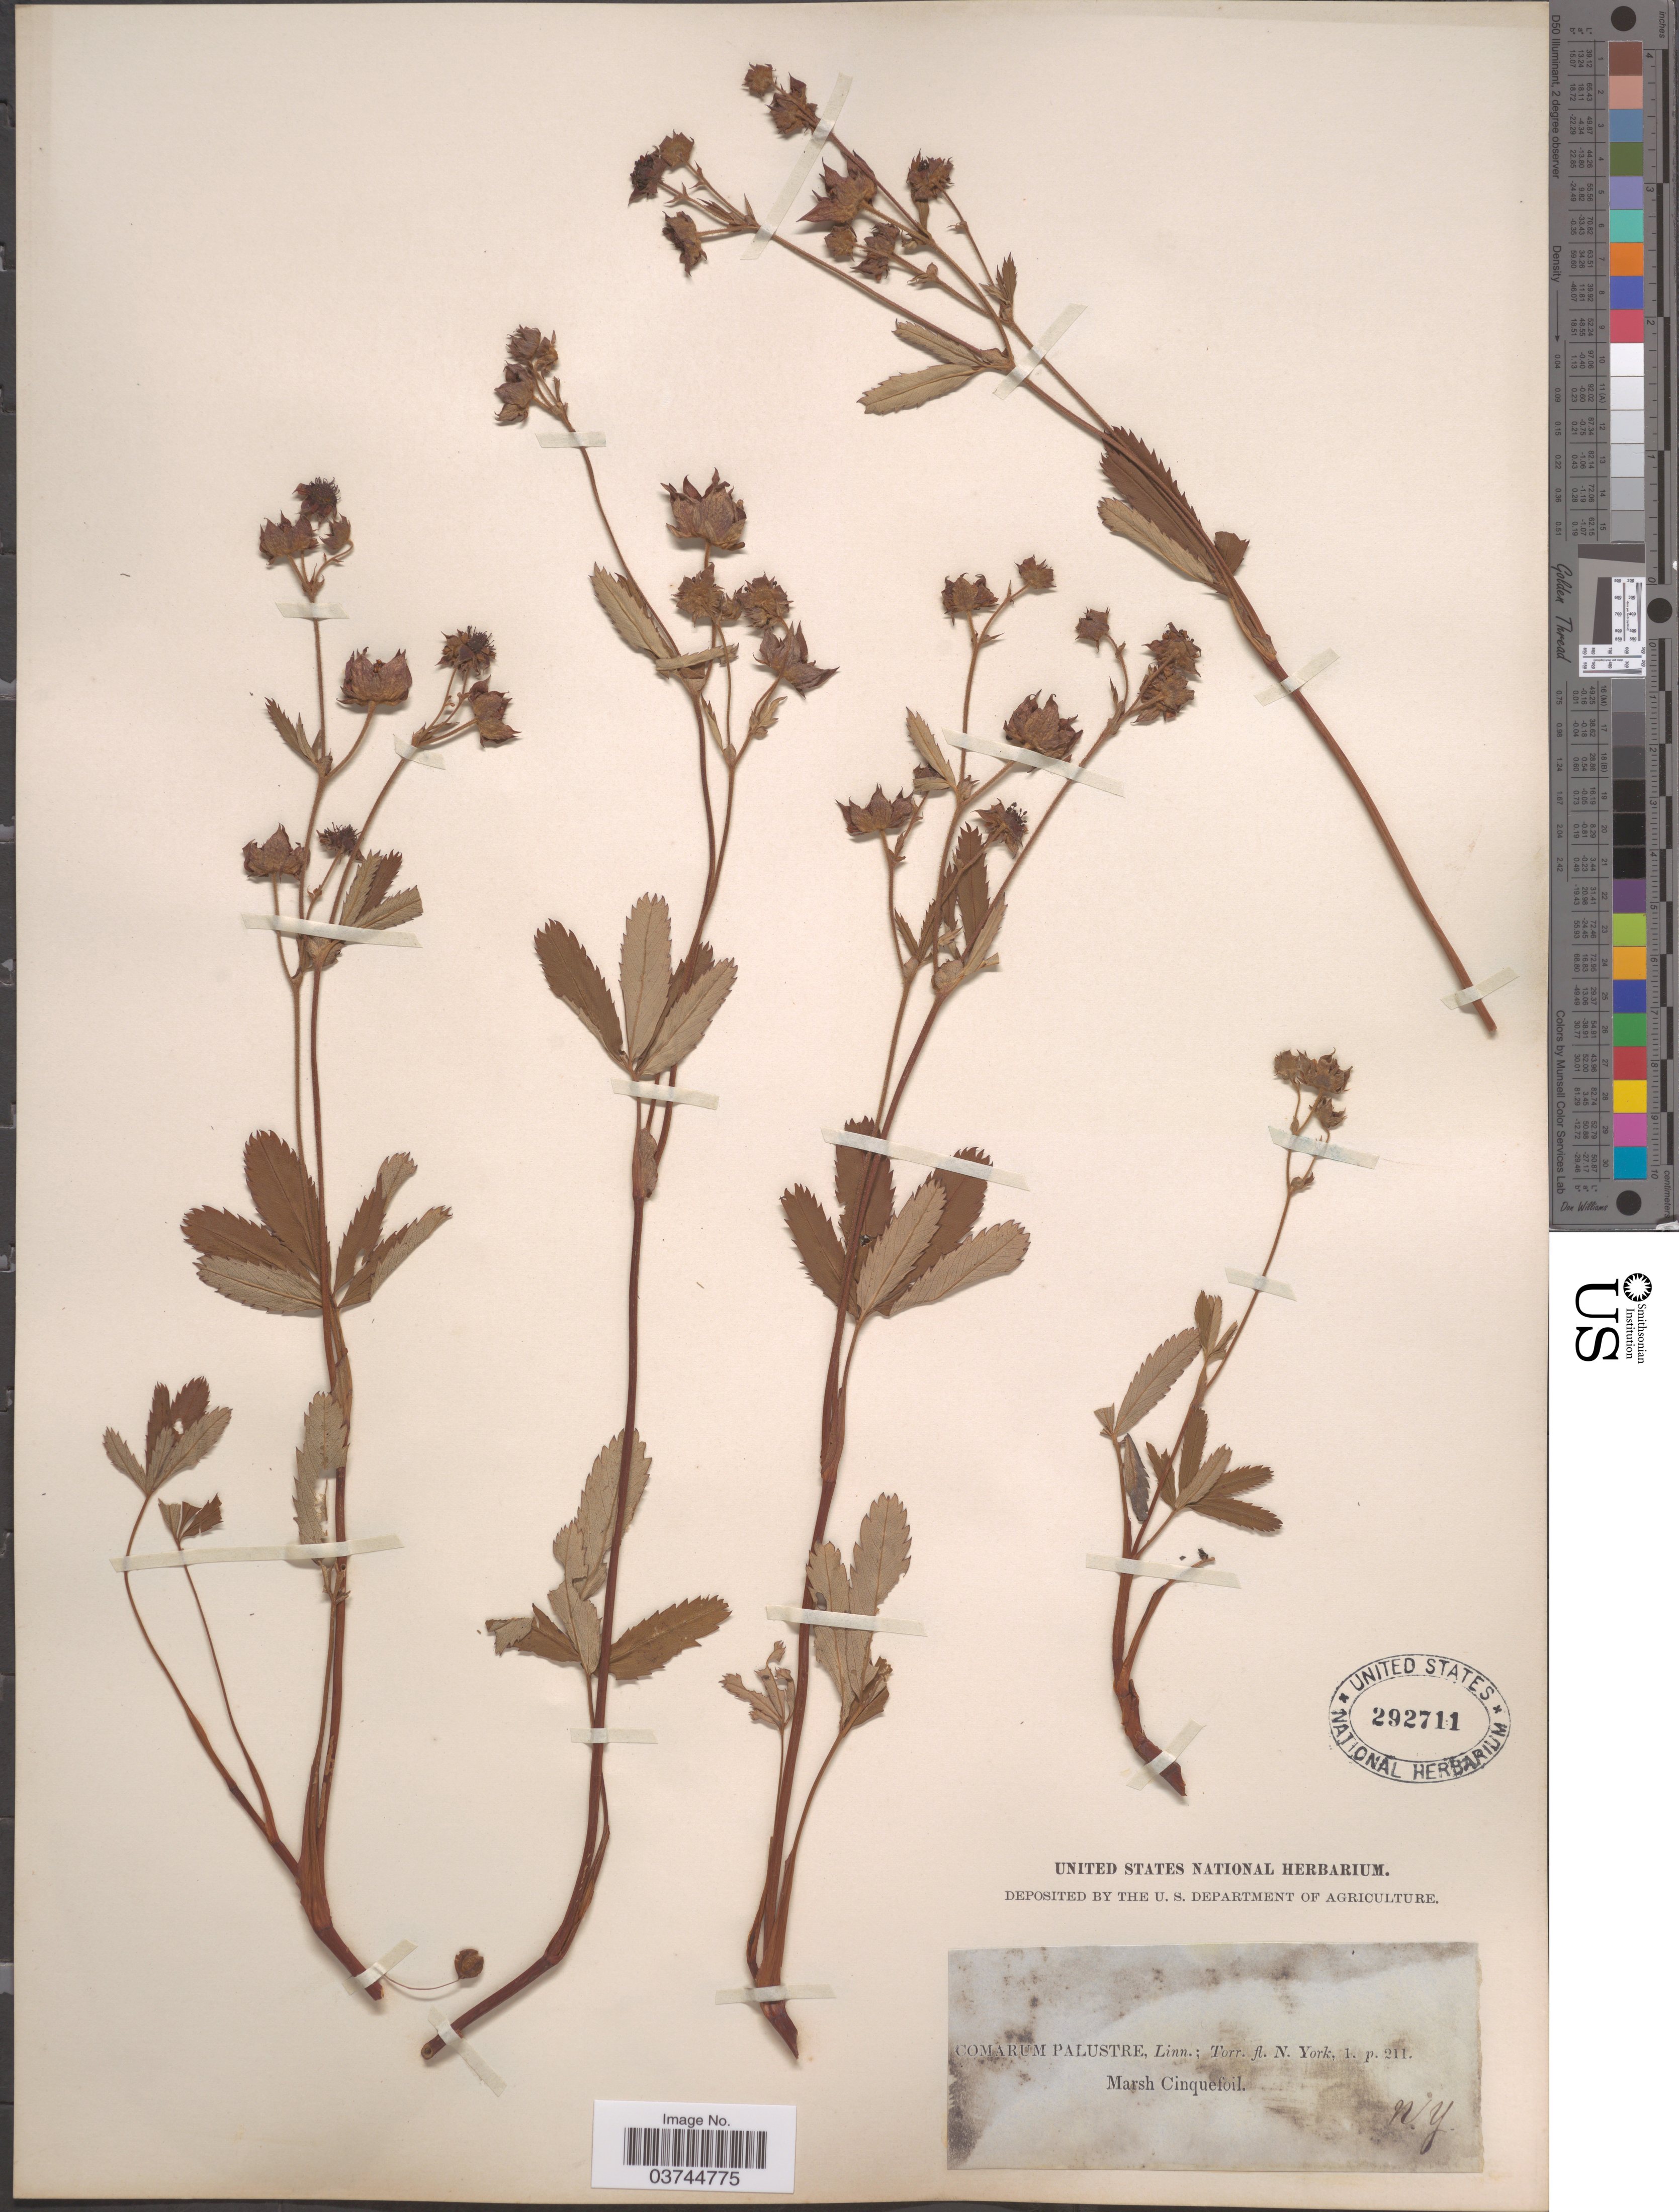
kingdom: Plantae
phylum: Tracheophyta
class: Magnoliopsida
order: Rosales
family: Rosaceae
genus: Comarum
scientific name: Comarum palustre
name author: L.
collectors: ex herb. United States National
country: United States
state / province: New York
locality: Comarum Palustre, linn.; Torr. fl. N. York, 1. p. 211. Marsh Cinquefoil. [unsure placement]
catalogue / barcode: US 292711